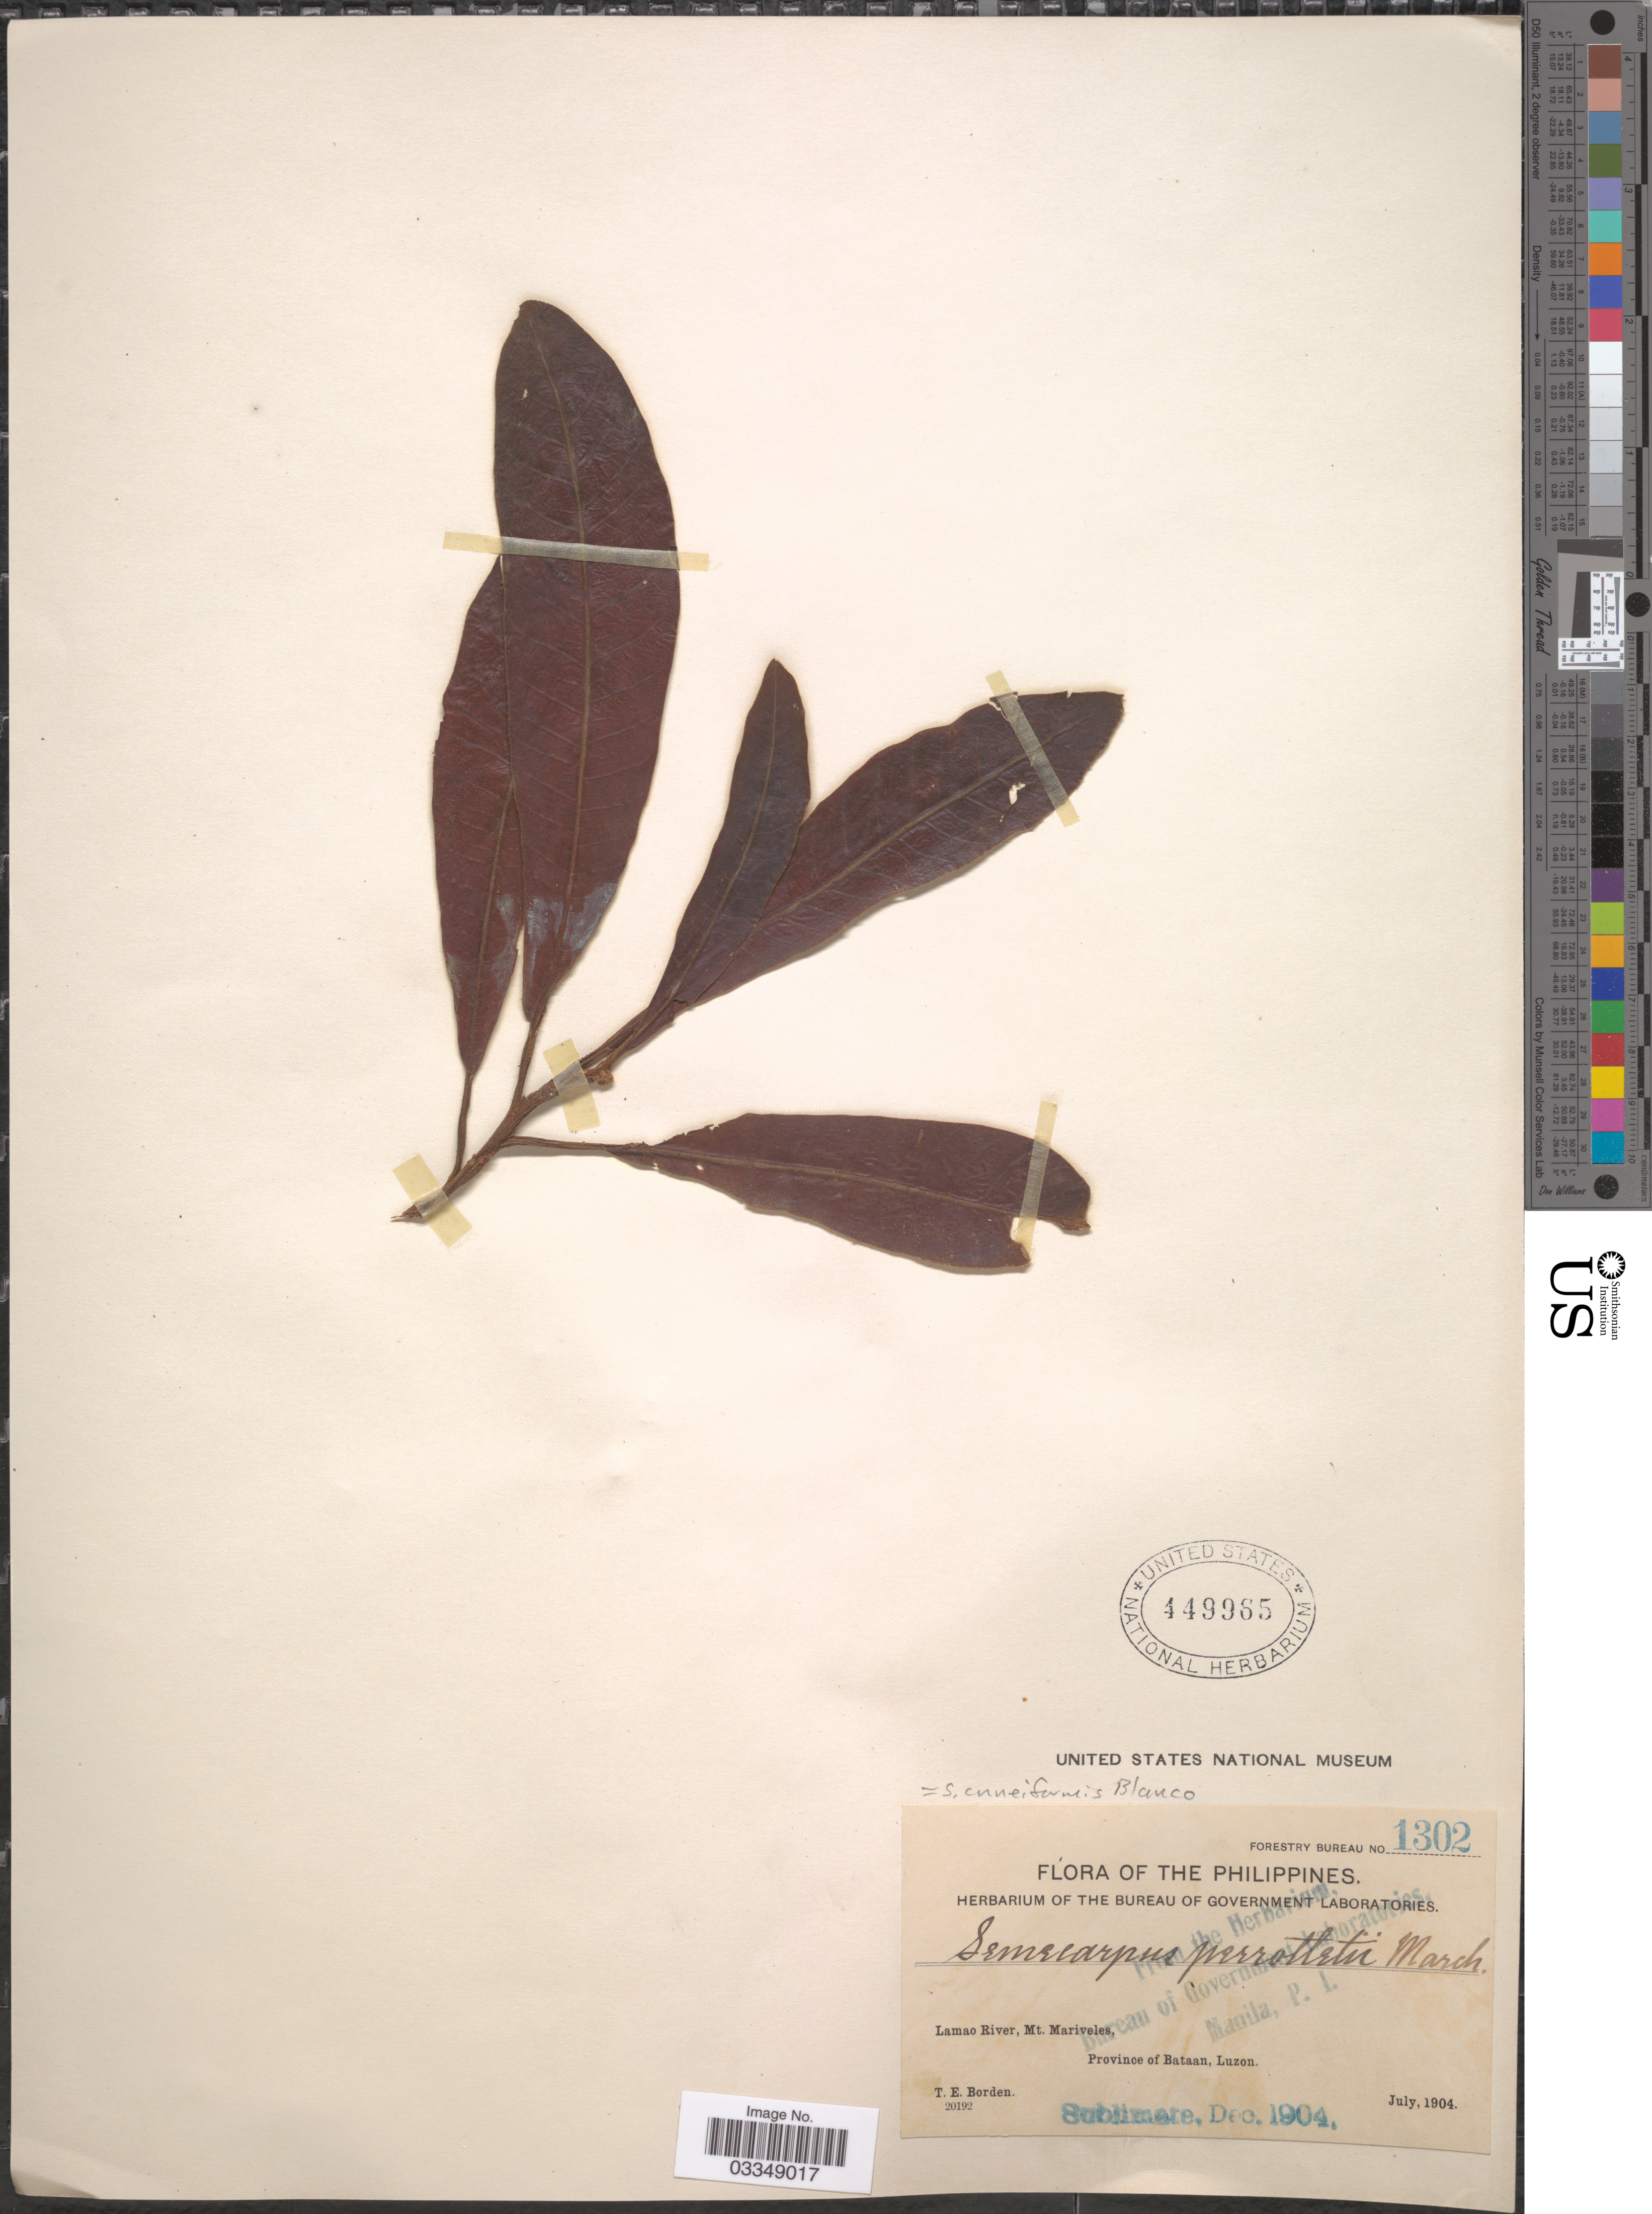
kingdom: Plantae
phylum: Tracheophyta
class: Magnoliopsida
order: Sapindales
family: Anacardiaceae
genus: Semecarpus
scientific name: Semecarpus cuneiformis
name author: Blanco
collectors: T. E. Borden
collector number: Forestry Bureau 1302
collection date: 1904-07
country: Philippines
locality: Lamao River, Mt. Mariveles, Province of Bataan, Luzon.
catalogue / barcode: US 449965